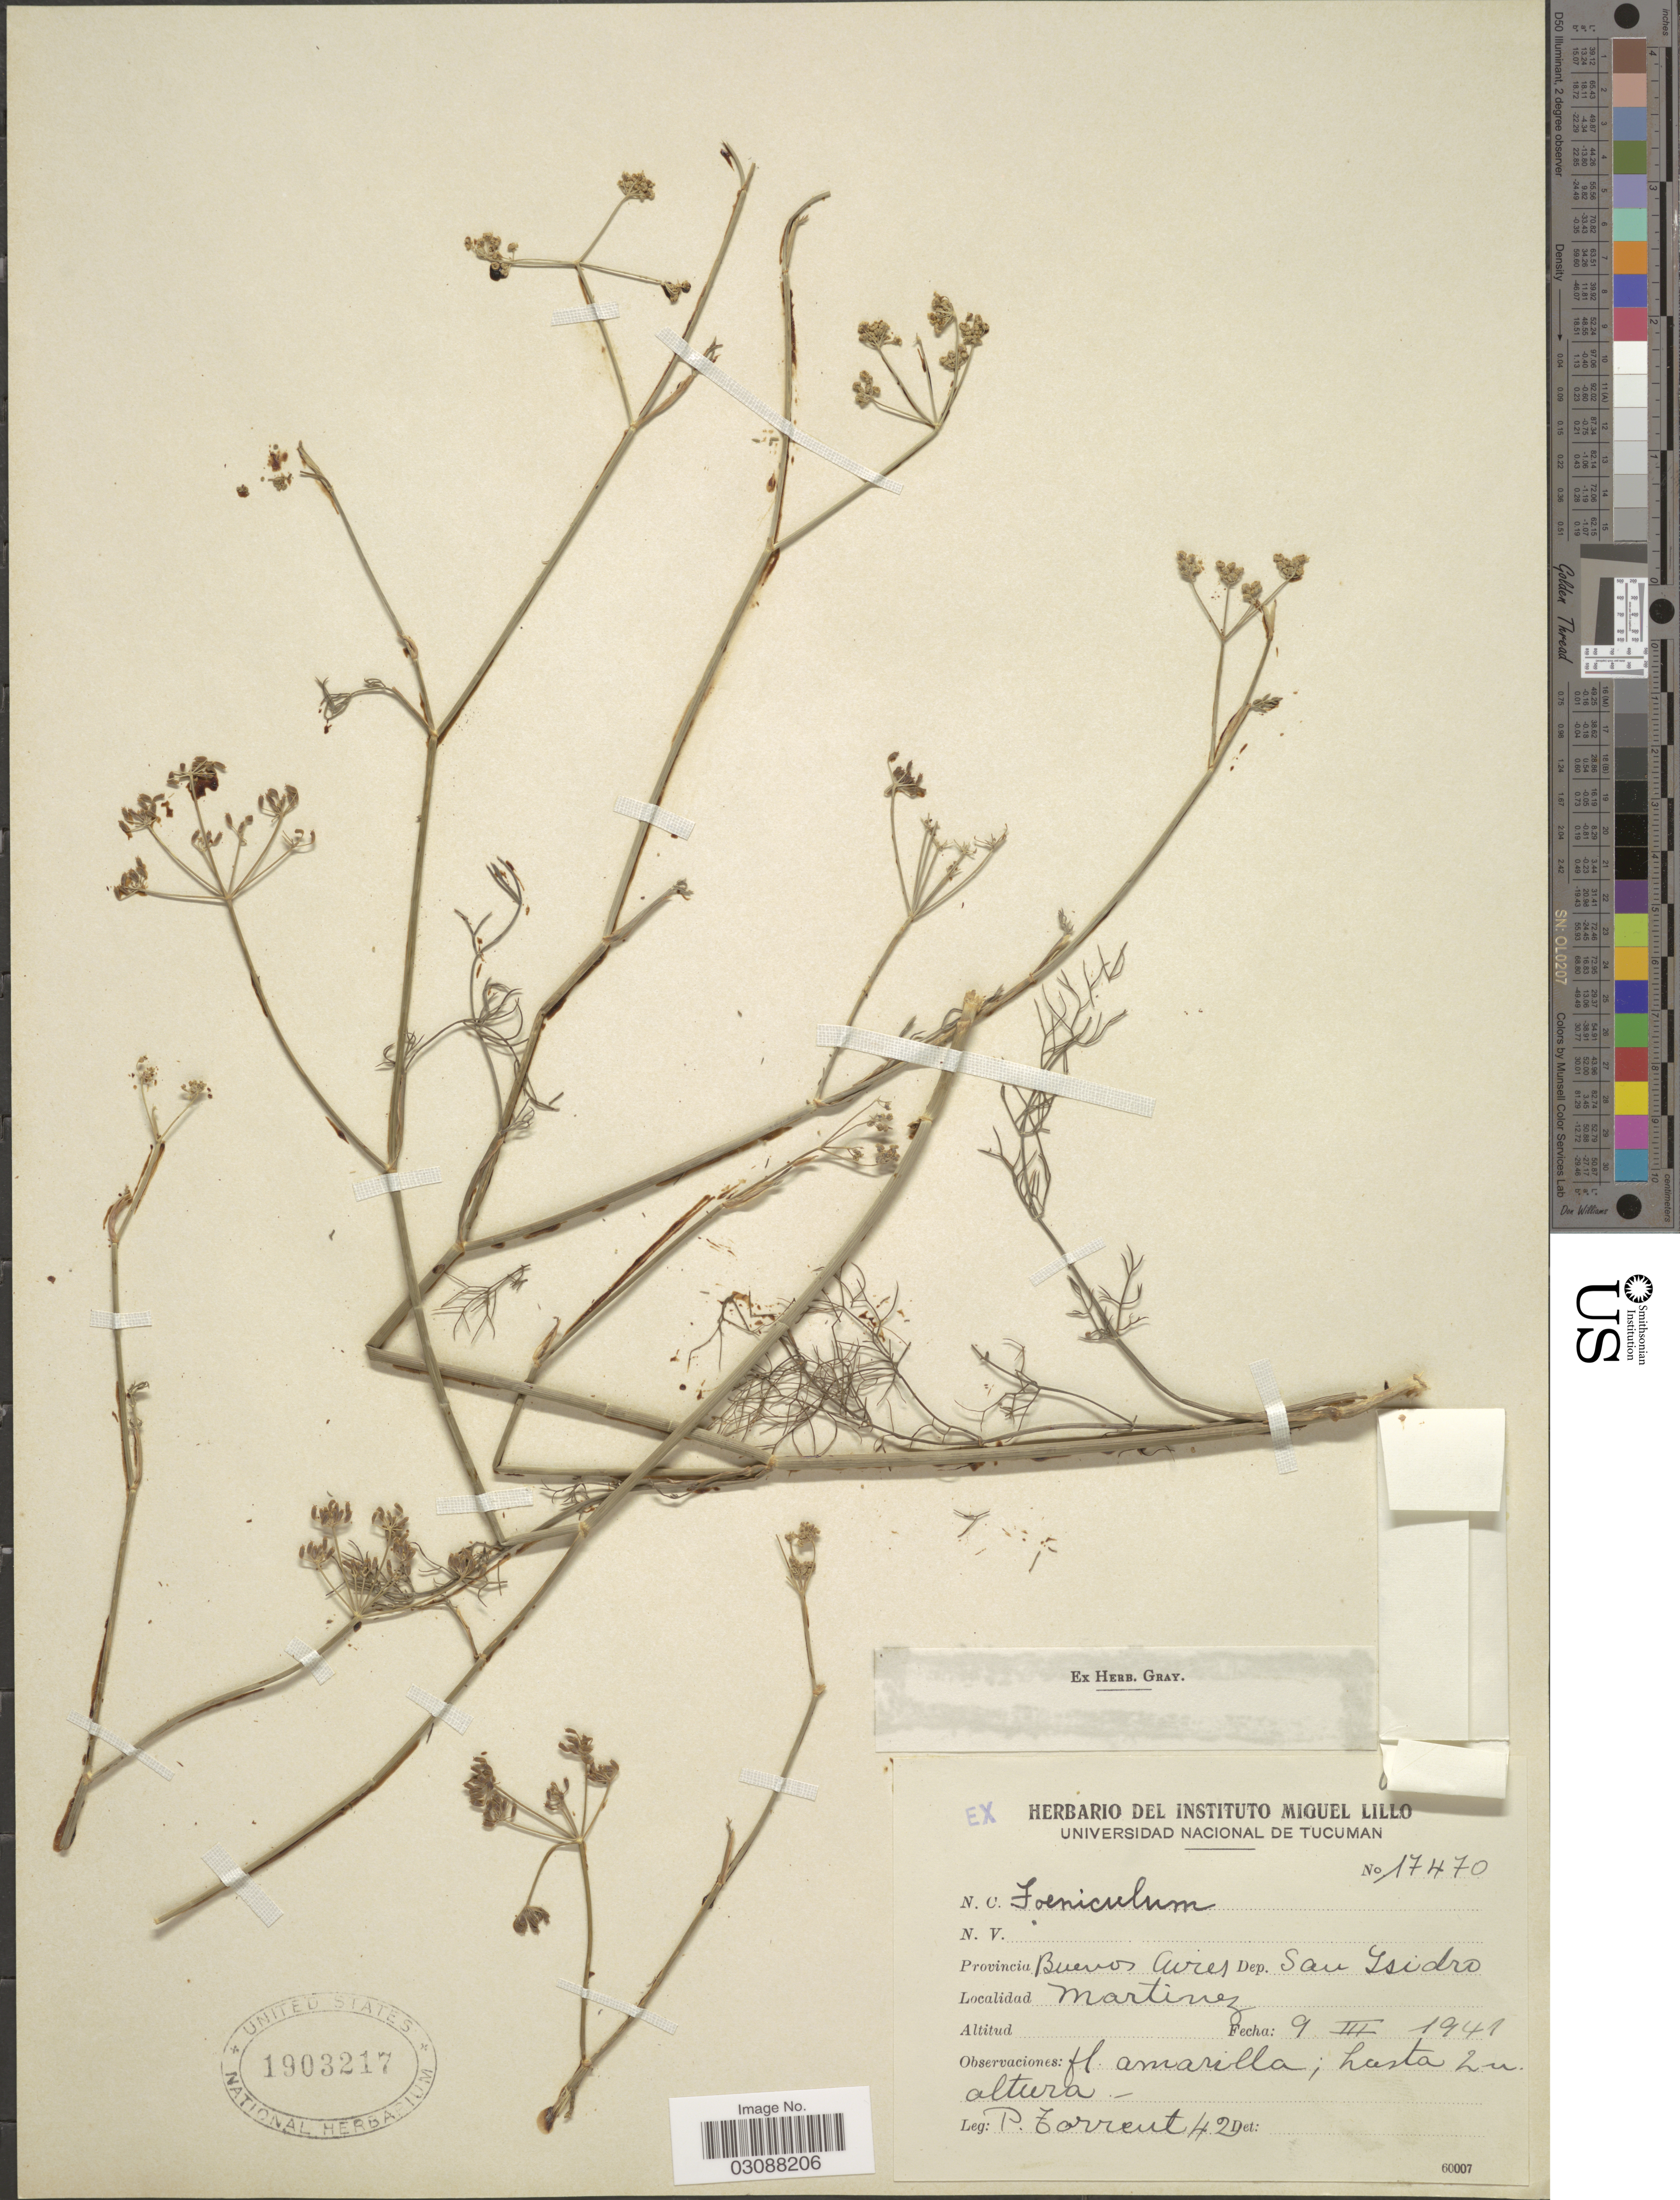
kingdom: Plantae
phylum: Tracheophyta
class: Magnoliopsida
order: Apiales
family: Apiaceae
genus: Foeniculum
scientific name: Foeniculum vulgare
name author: Mill.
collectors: P. Torrent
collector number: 42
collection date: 1941-03-09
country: Argentina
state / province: Buenos Aires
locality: Dep. San Isidro. Martinez.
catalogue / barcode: US 1903217